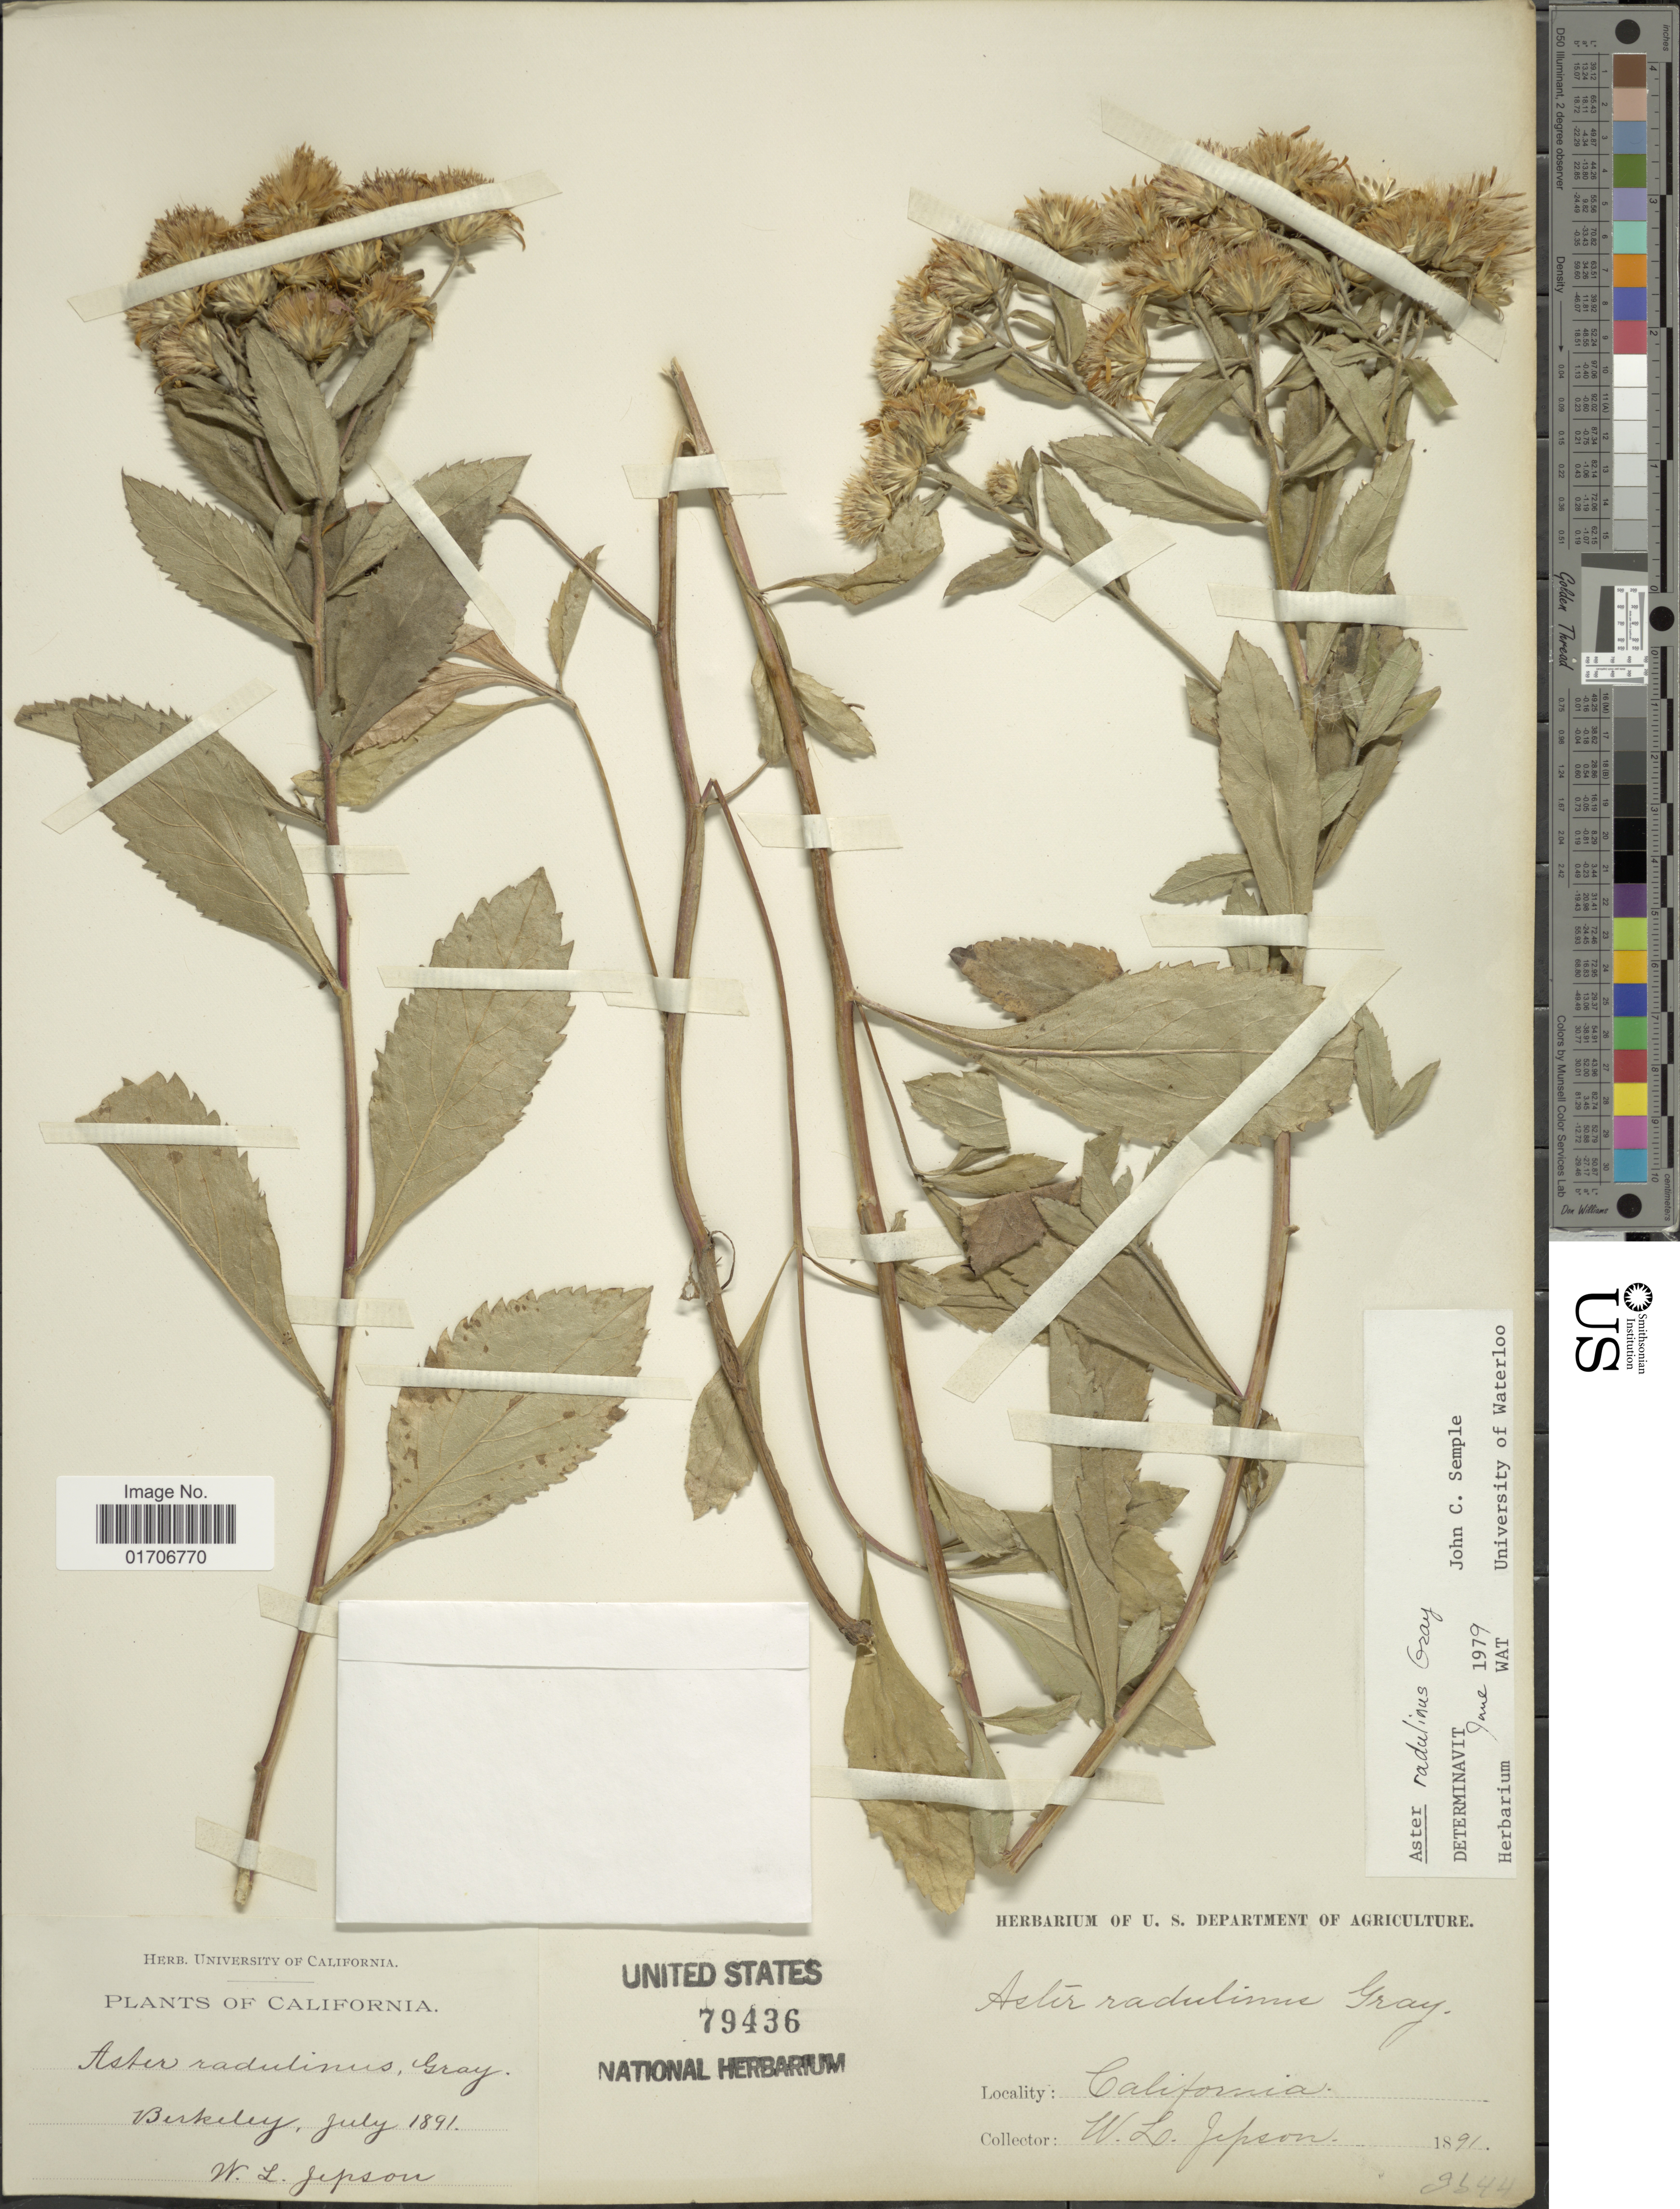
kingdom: Plantae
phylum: Tracheophyta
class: Magnoliopsida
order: Asterales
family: Asteraceae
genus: Eurybia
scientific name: Eurybia radulina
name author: (A. Gray) G.L. Nesom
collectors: W. L. Jepson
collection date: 1891-07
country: United States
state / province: California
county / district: Alameda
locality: Berkeley.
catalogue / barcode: US 79436